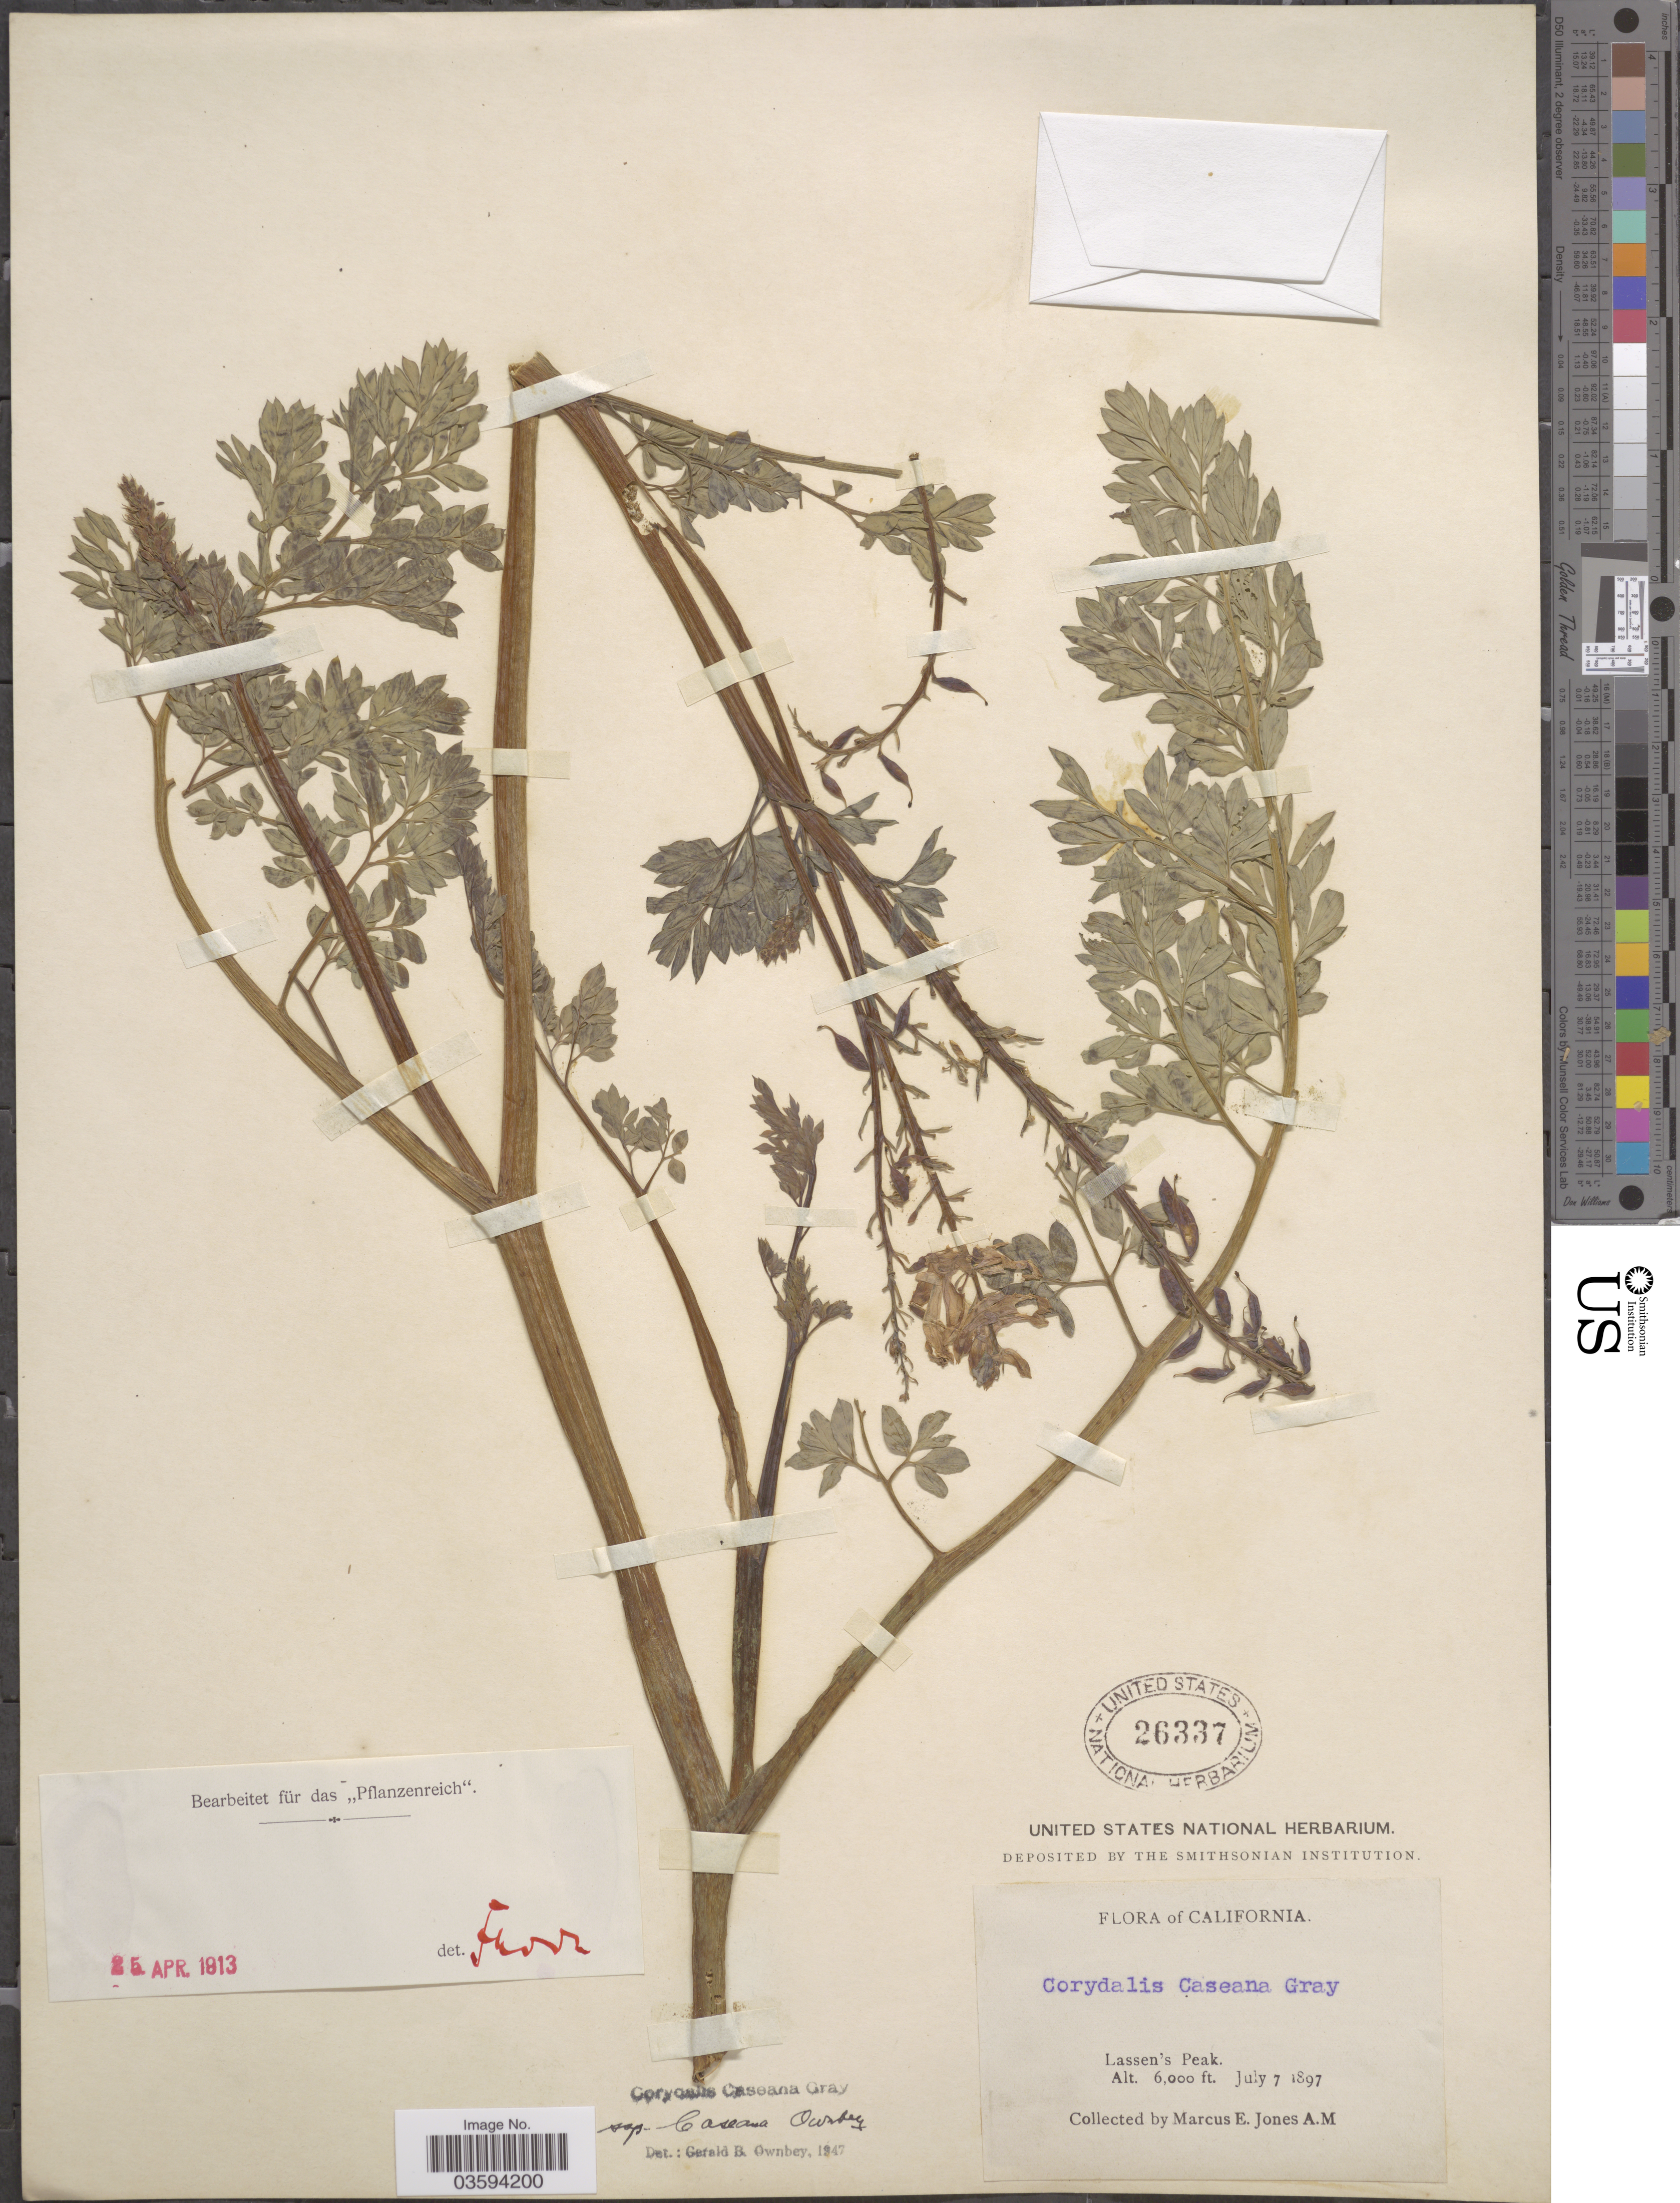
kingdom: Plantae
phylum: Tracheophyta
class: Magnoliopsida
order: Ranunculales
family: Papaveraceae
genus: Corydalis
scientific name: Corydalis caseana subsp. caseana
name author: A. Gray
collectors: M. E. Jones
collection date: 1897-07-07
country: United States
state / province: California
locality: Lassen's Peak.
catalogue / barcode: US 26337